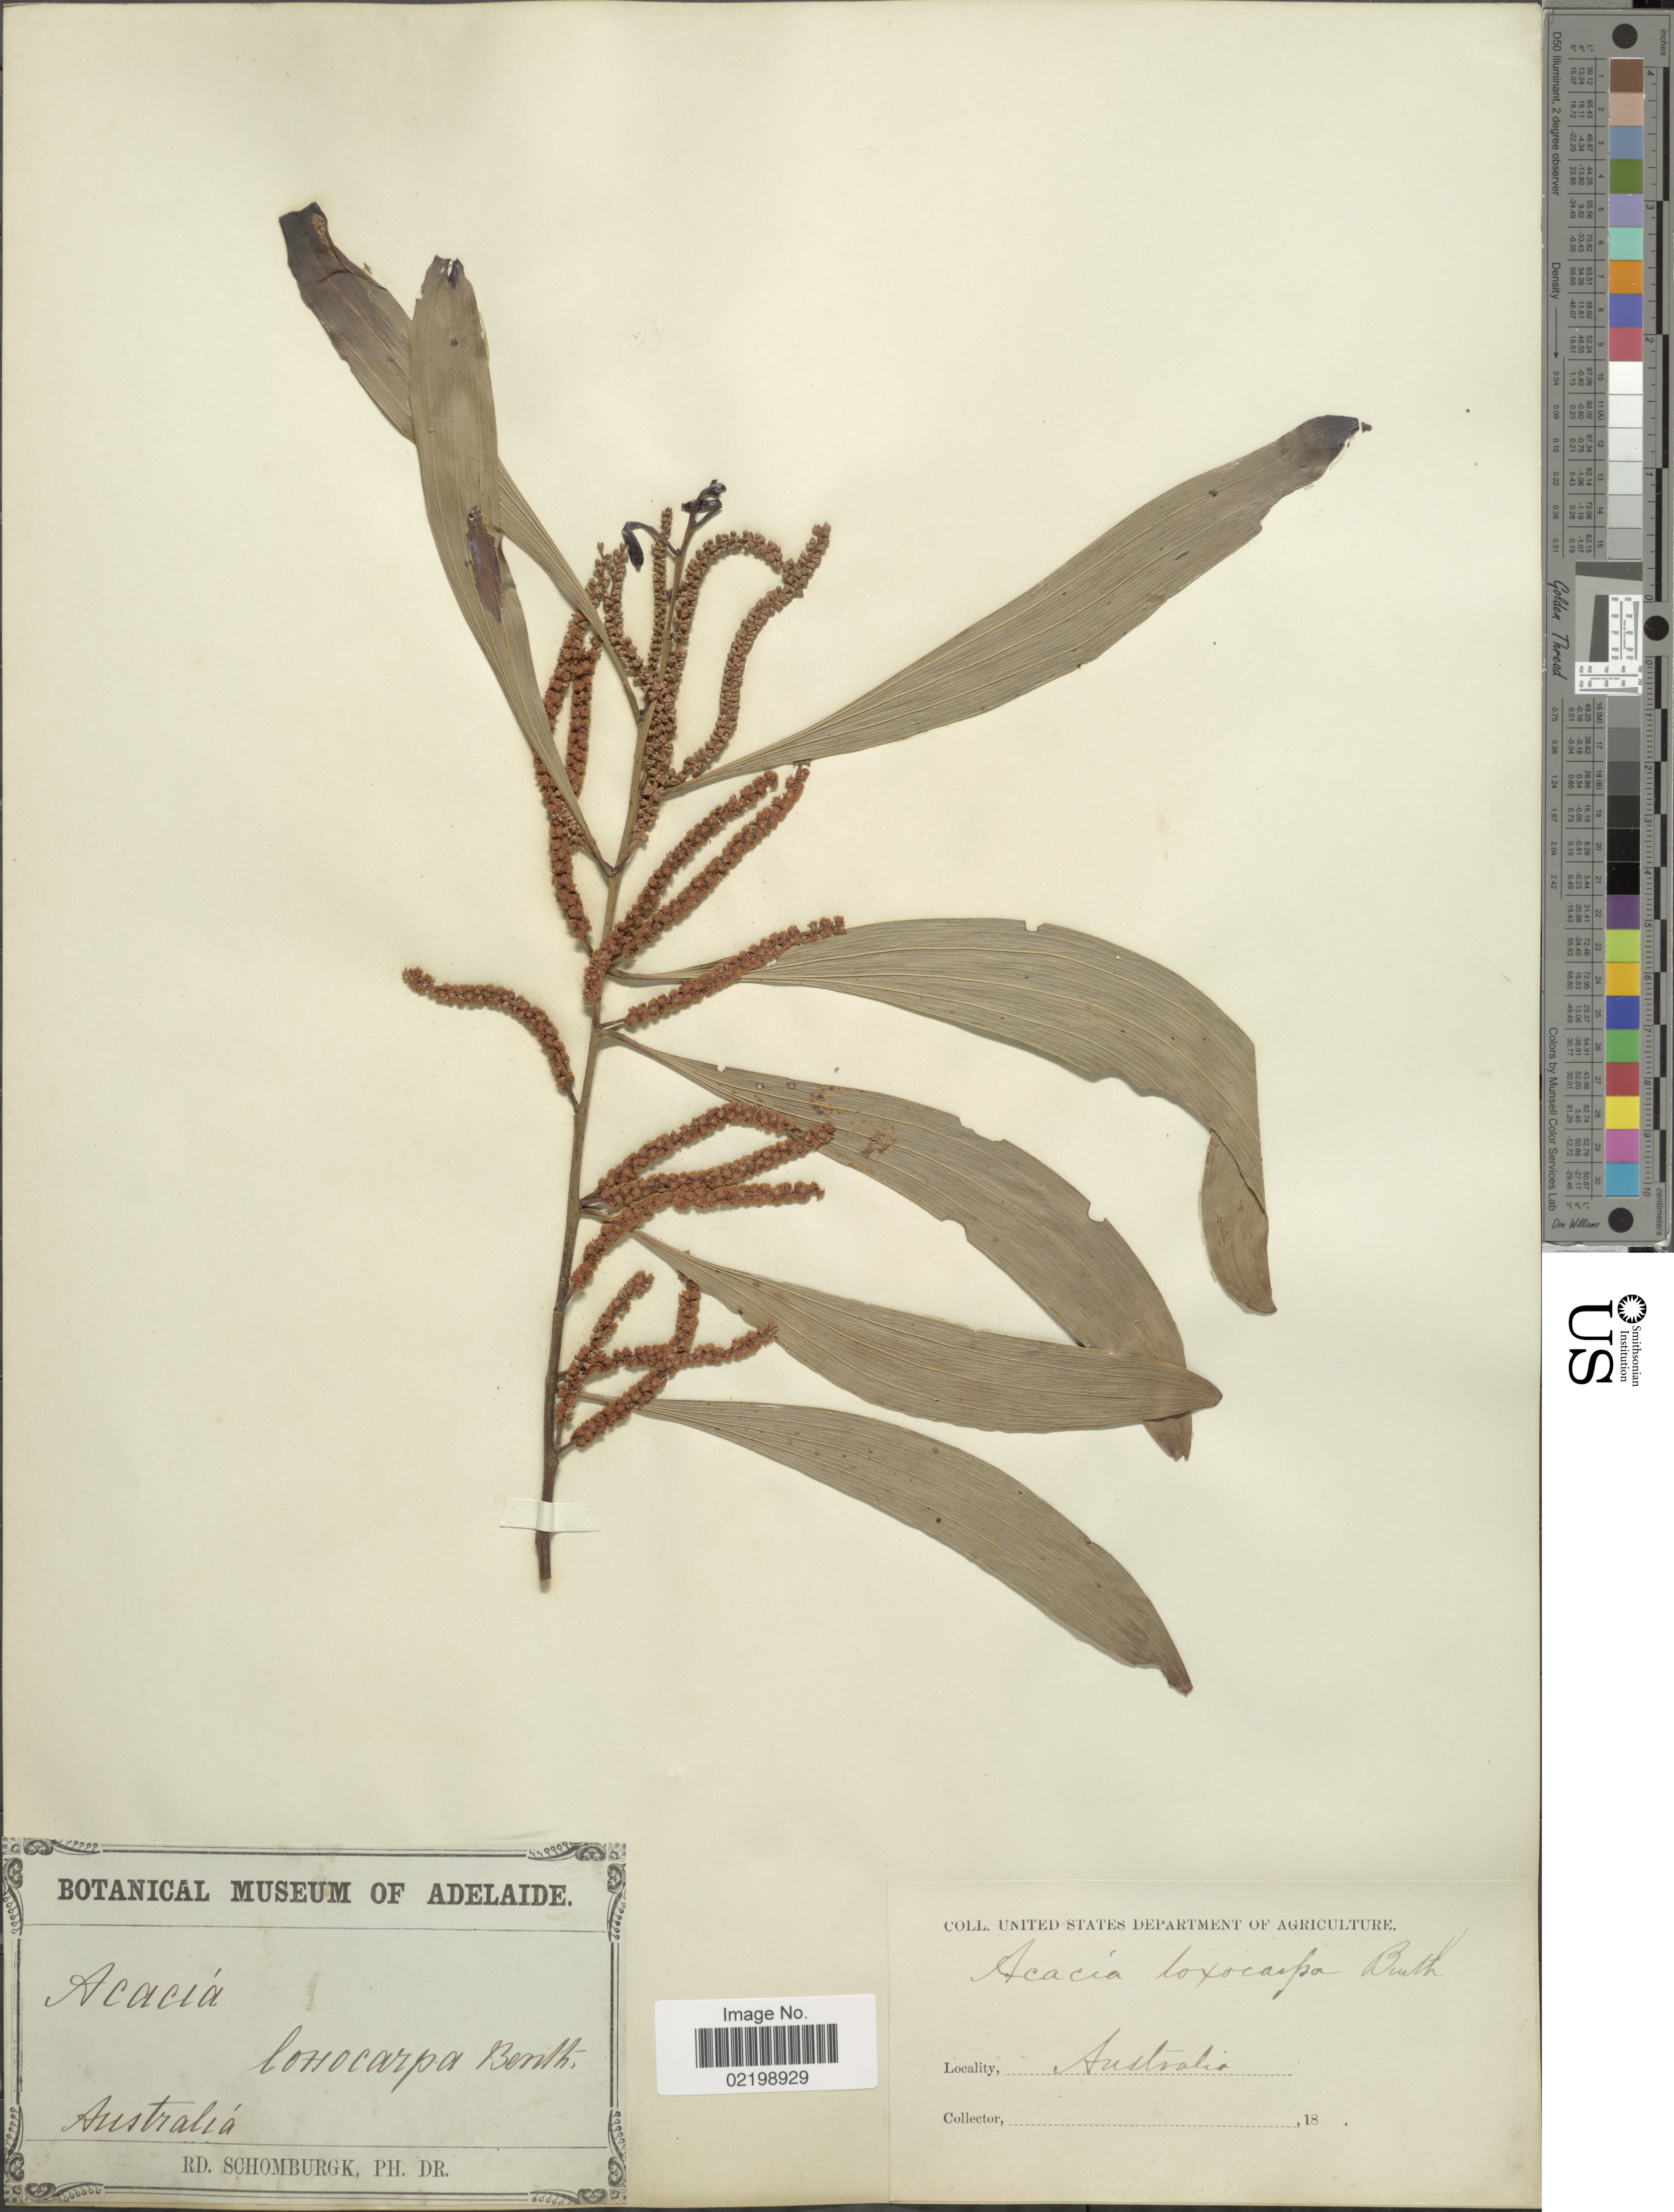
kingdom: Plantae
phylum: Tracheophyta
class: Magnoliopsida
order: Fabales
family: Fabaceae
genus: Acacia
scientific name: Acacia loxocarpa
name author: Benth.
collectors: M. R. Schomburgk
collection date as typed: Transcribed d/m/y: //18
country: Australia